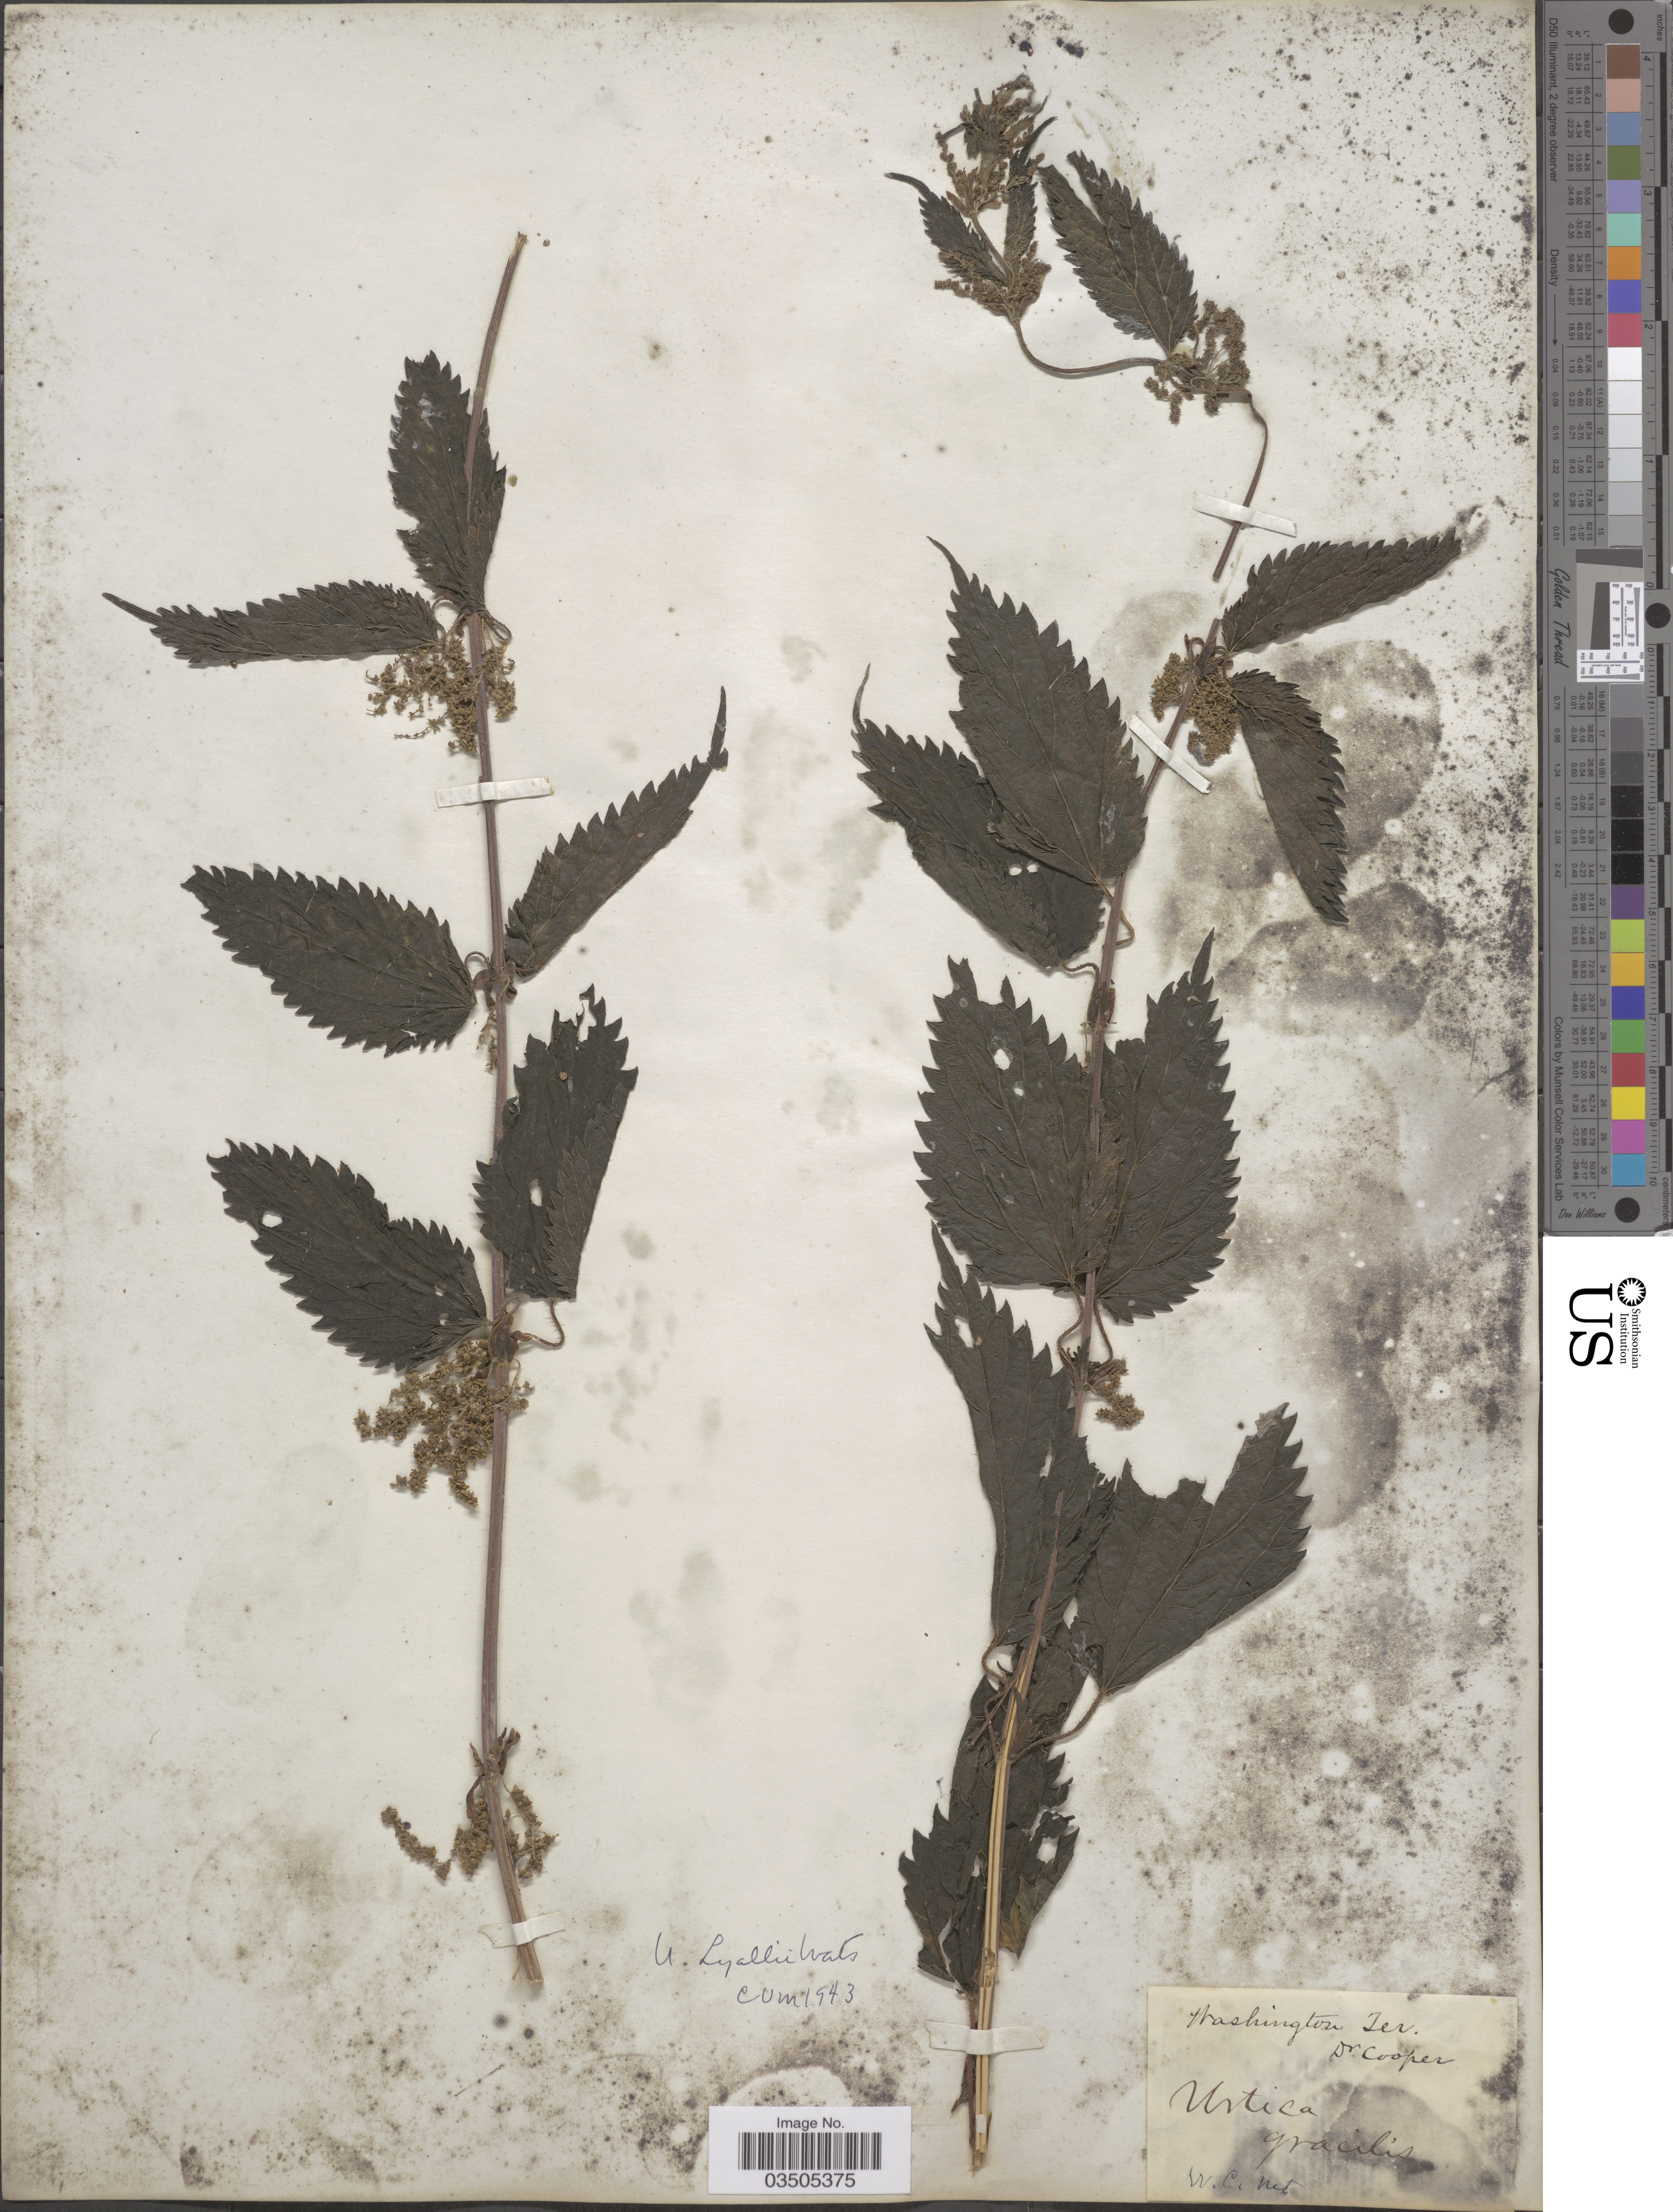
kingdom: Plantae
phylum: Tracheophyta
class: Magnoliopsida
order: Rosales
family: Urticaceae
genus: Urtica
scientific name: Urtica dioica subsp. gracilis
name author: L.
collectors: -- Cooper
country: United States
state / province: Washington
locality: Washington Ter.